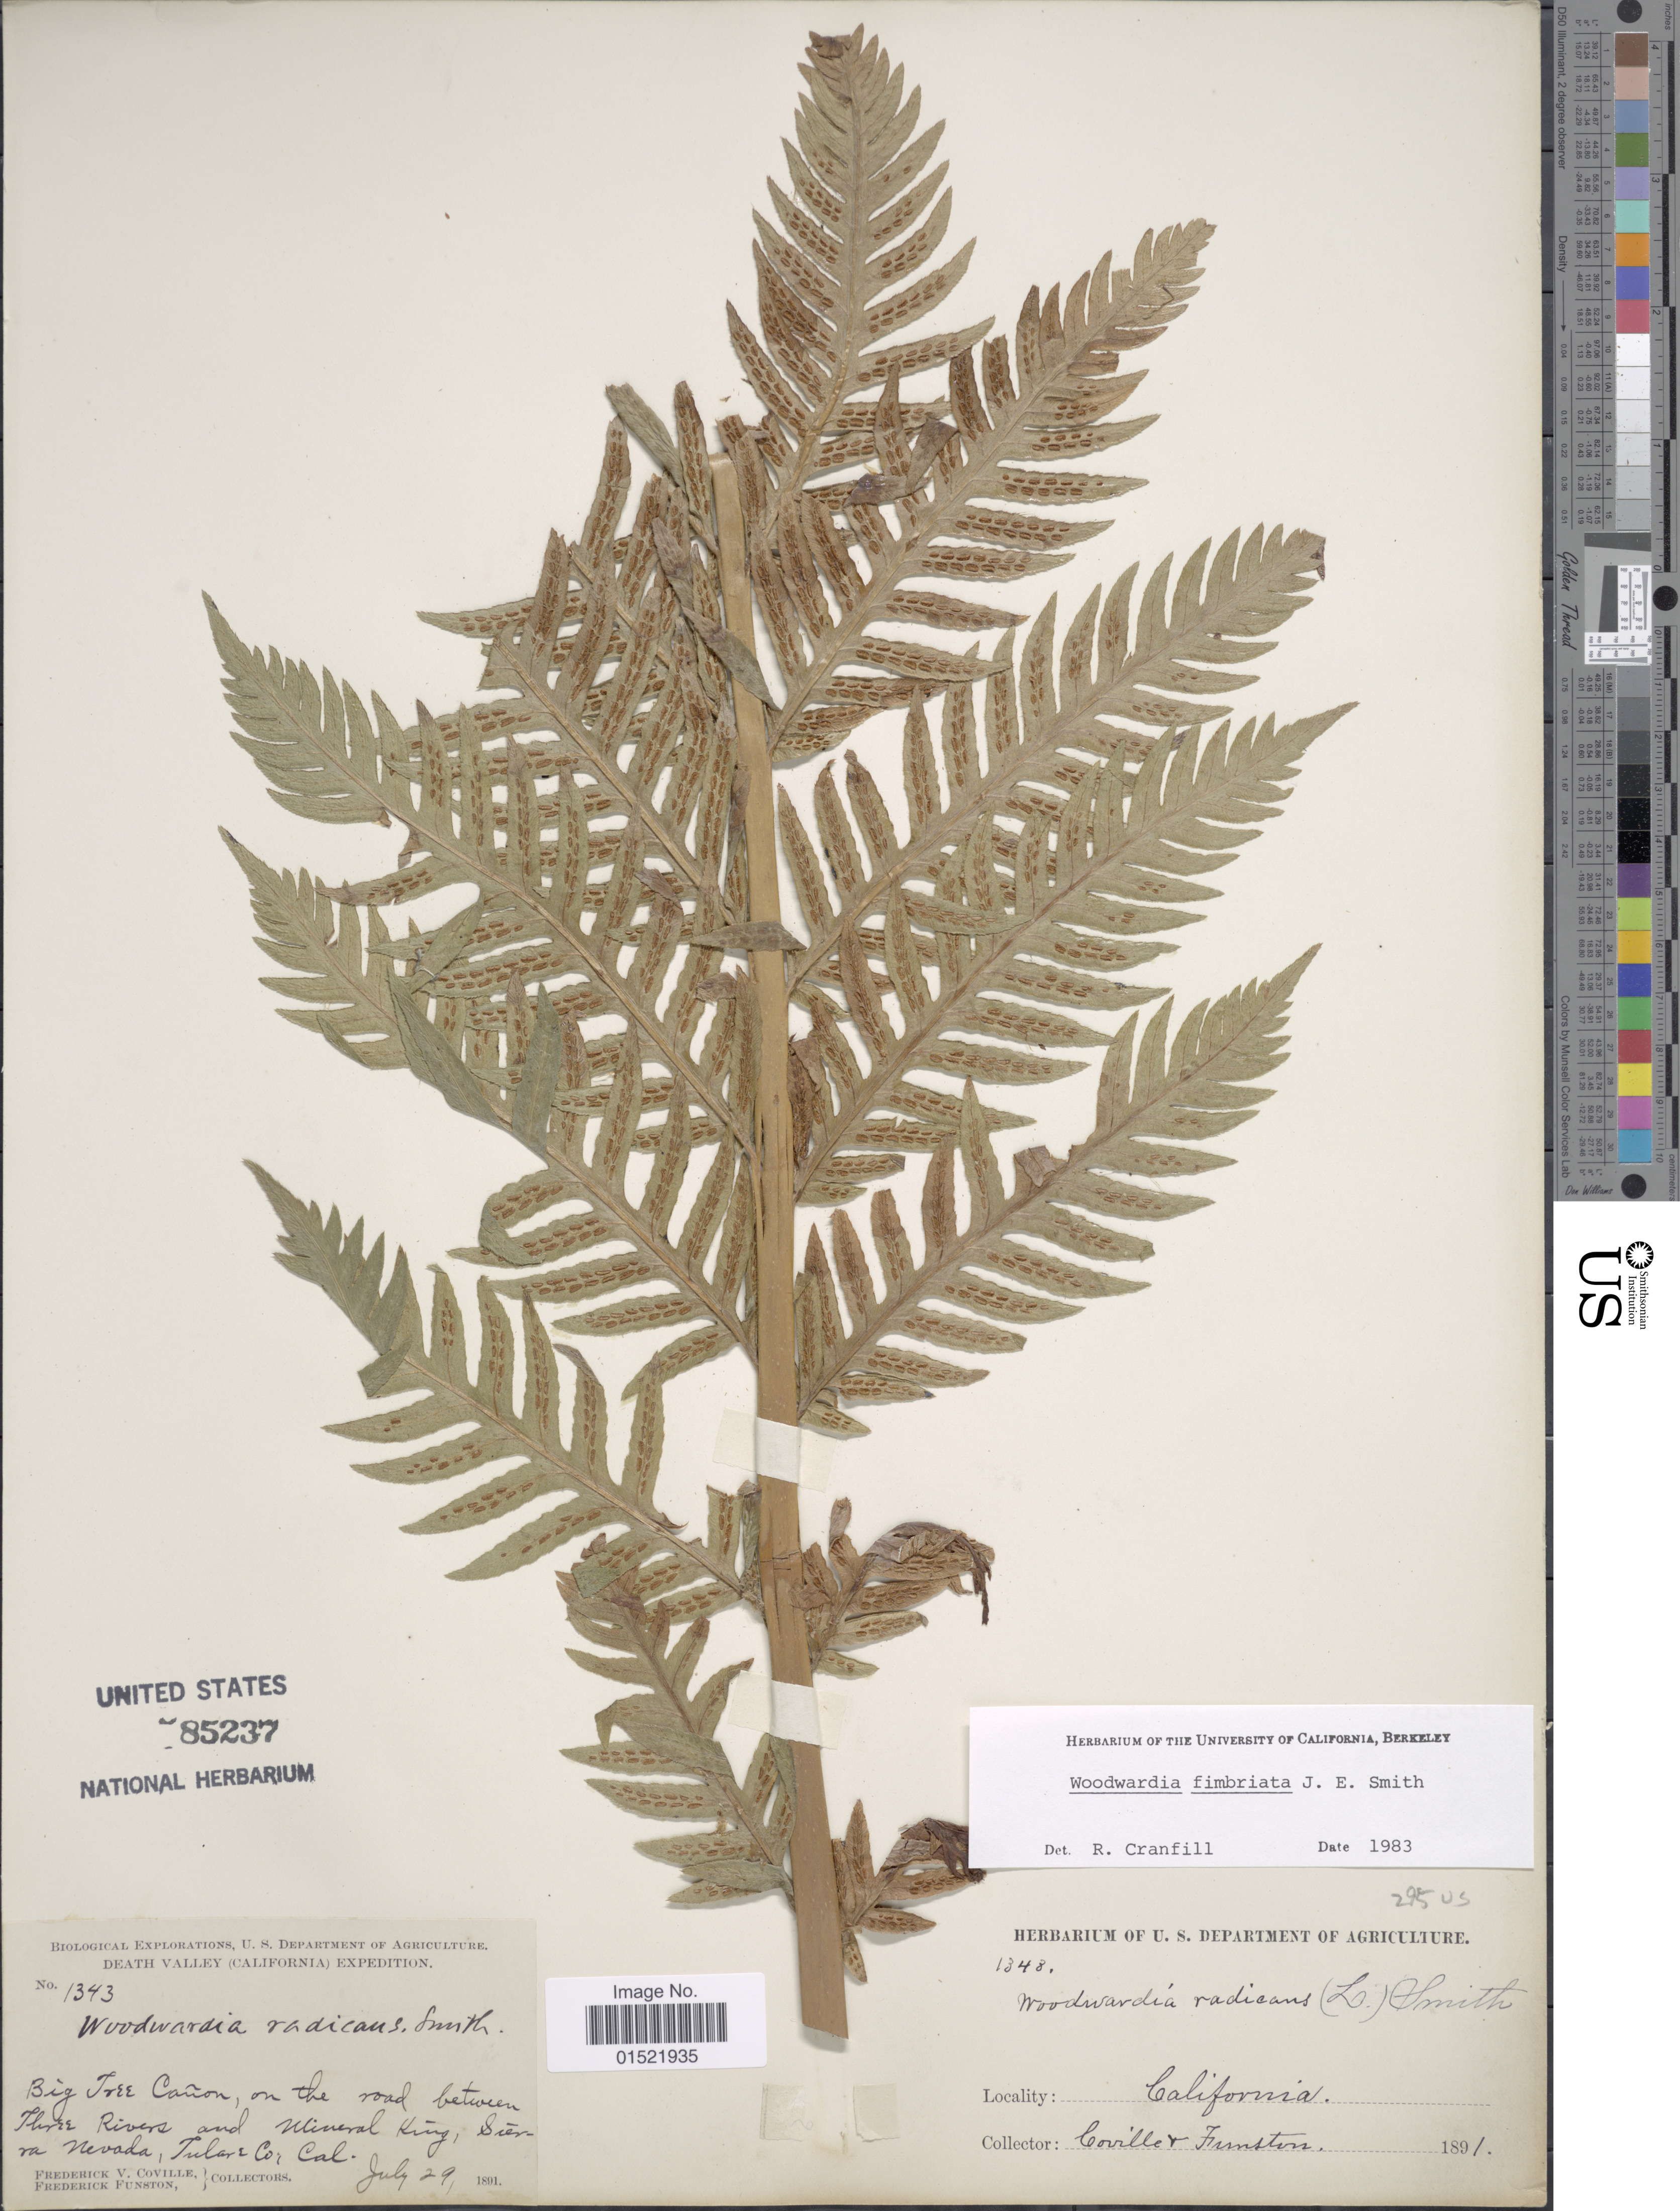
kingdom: Plantae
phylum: Tracheophyta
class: Polypodiopsida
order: Polypodiales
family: Blechnaceae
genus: Woodwardia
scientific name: Woodwardia fimbriata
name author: Sm.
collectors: F. V. Coville & F. Funston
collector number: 1343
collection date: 1891-07-29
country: United States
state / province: California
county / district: Tulare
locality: Death Valley, Big Tree Canon, on the road between Three Rivers and Mineral King, Sierra Nevada, Tulare Co., Cal.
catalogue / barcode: US 85237